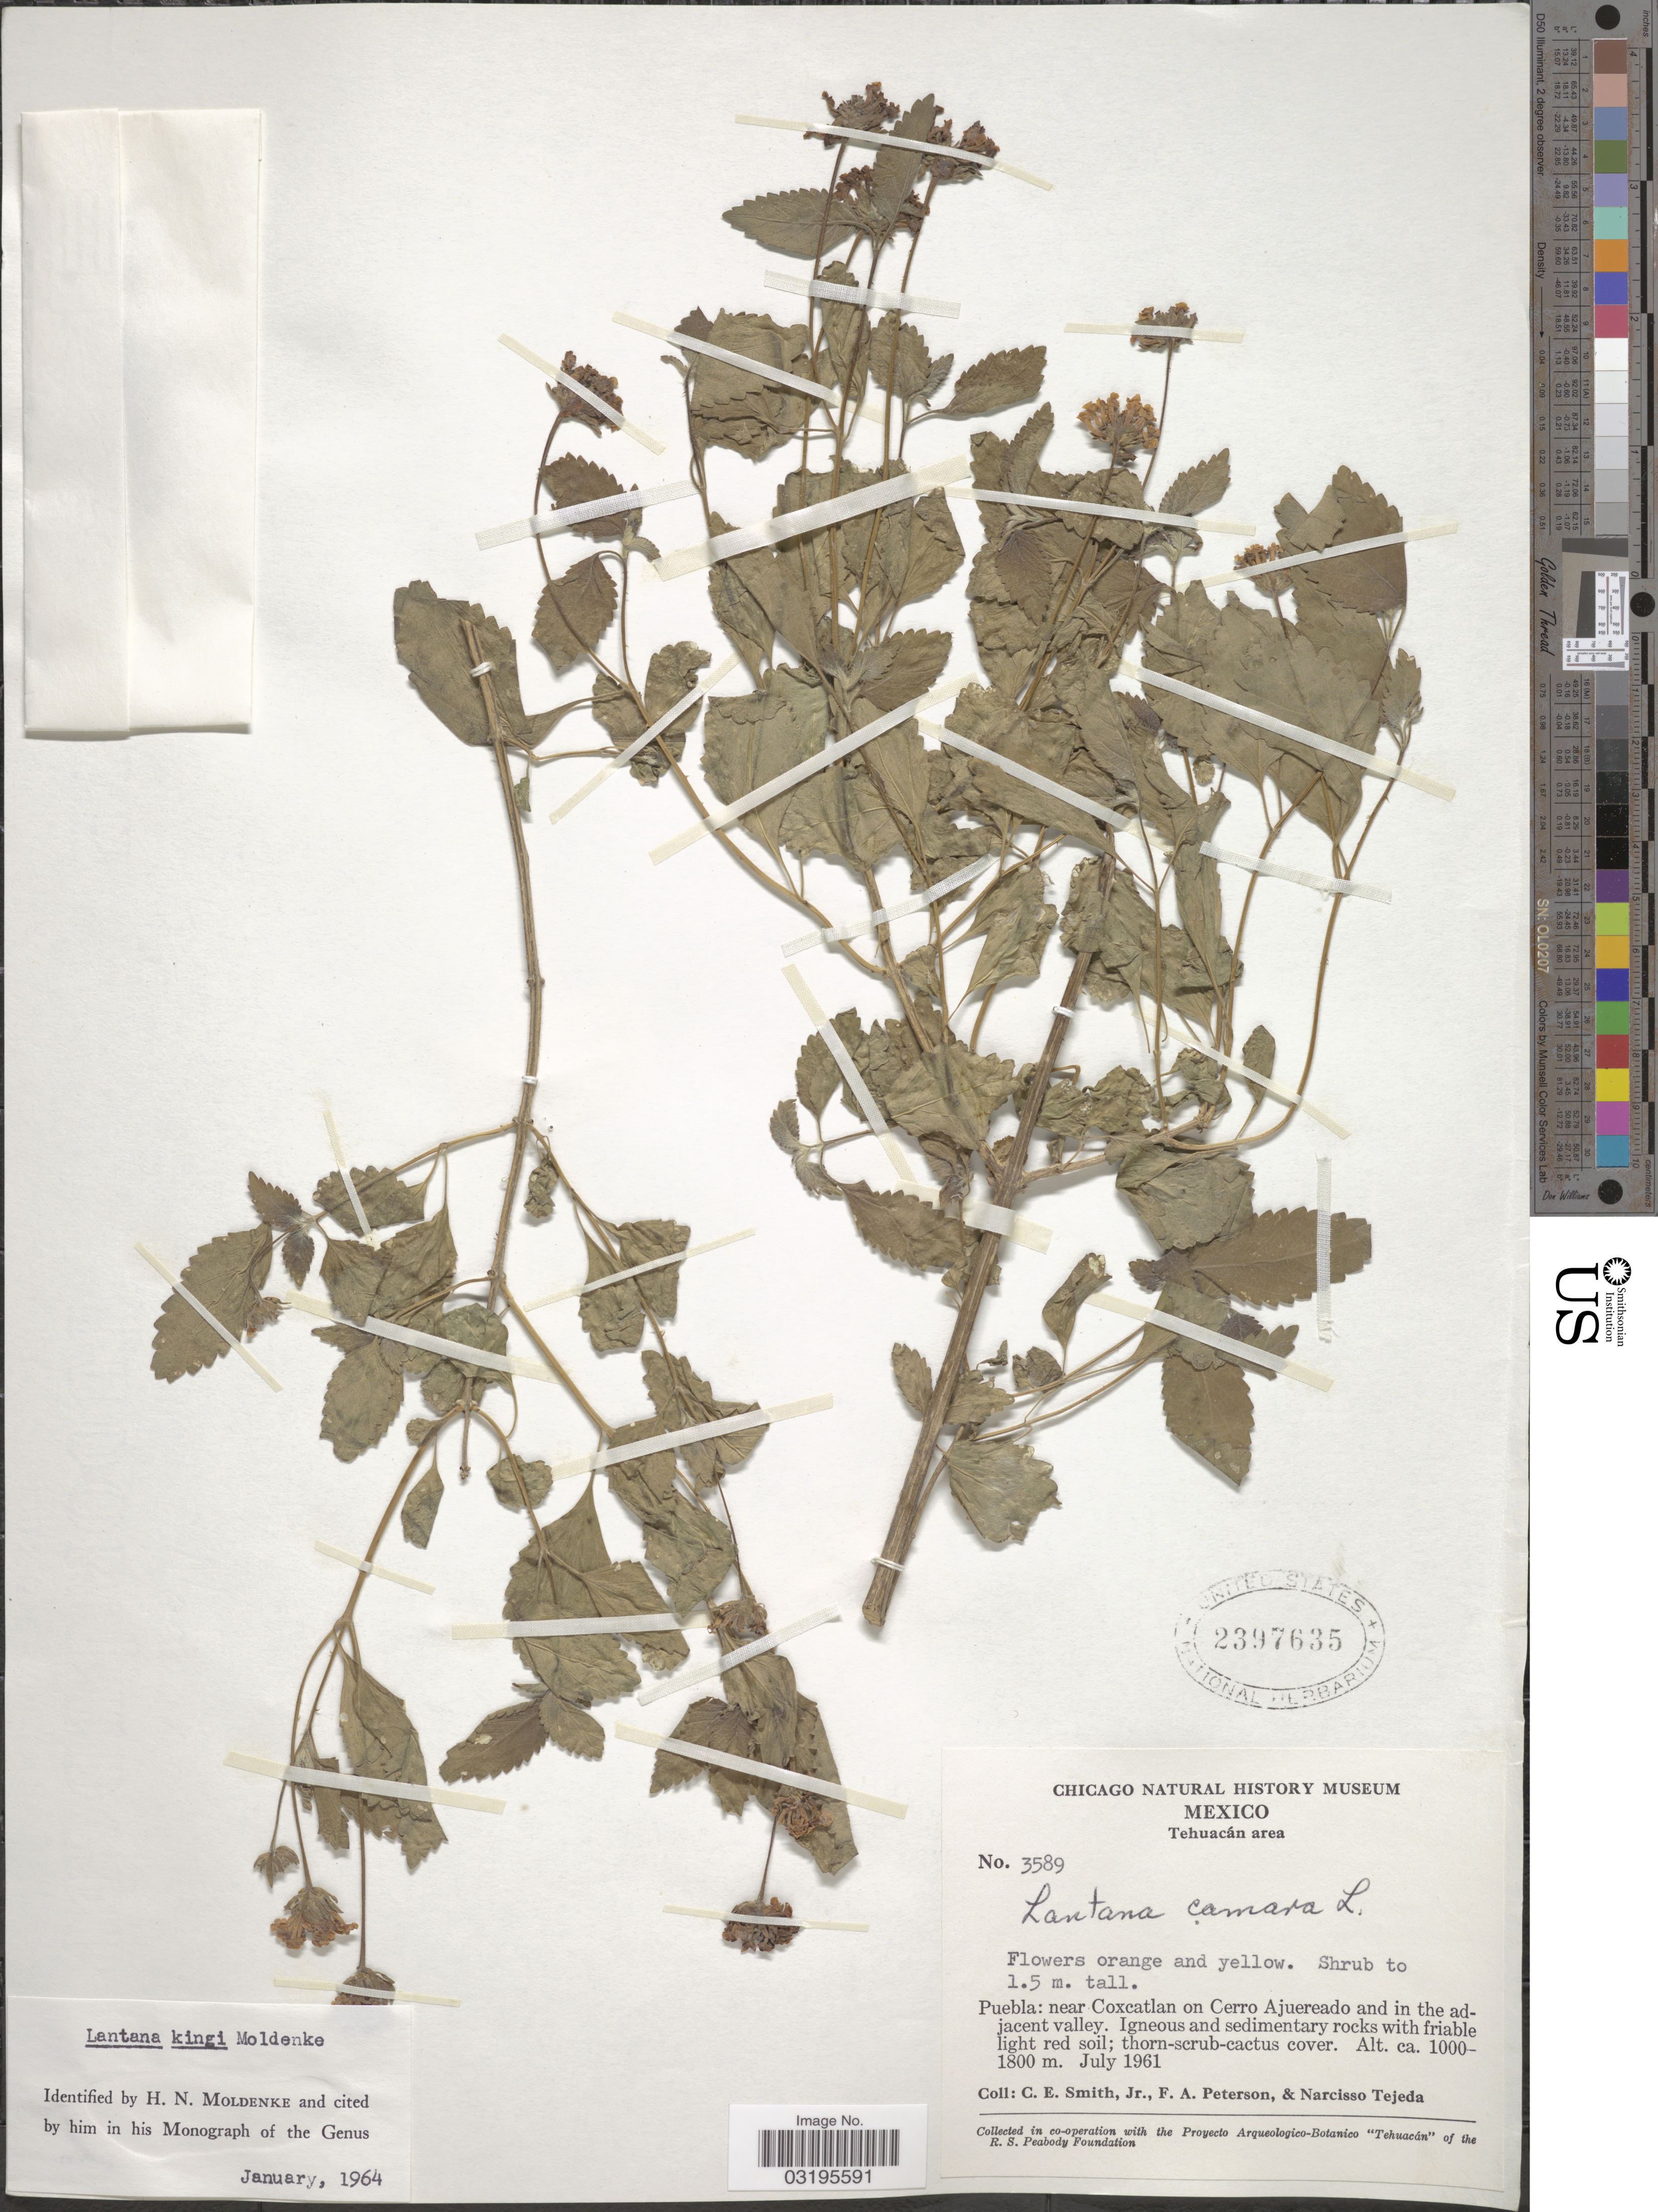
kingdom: Plantae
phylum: Tracheophyta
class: Magnoliopsida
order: Lamiales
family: Verbenaceae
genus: Lantana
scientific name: Lantana kingii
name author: Moldenke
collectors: C. E. Smith Jr., F. A. Peterson & N. Tejeda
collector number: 3589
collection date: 1961-07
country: Mexico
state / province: Puebla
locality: Tehuacán area. Near Coxcatlan on Cerro Ajuereado and in the adjacent valley.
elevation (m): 1000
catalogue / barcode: US 2397635